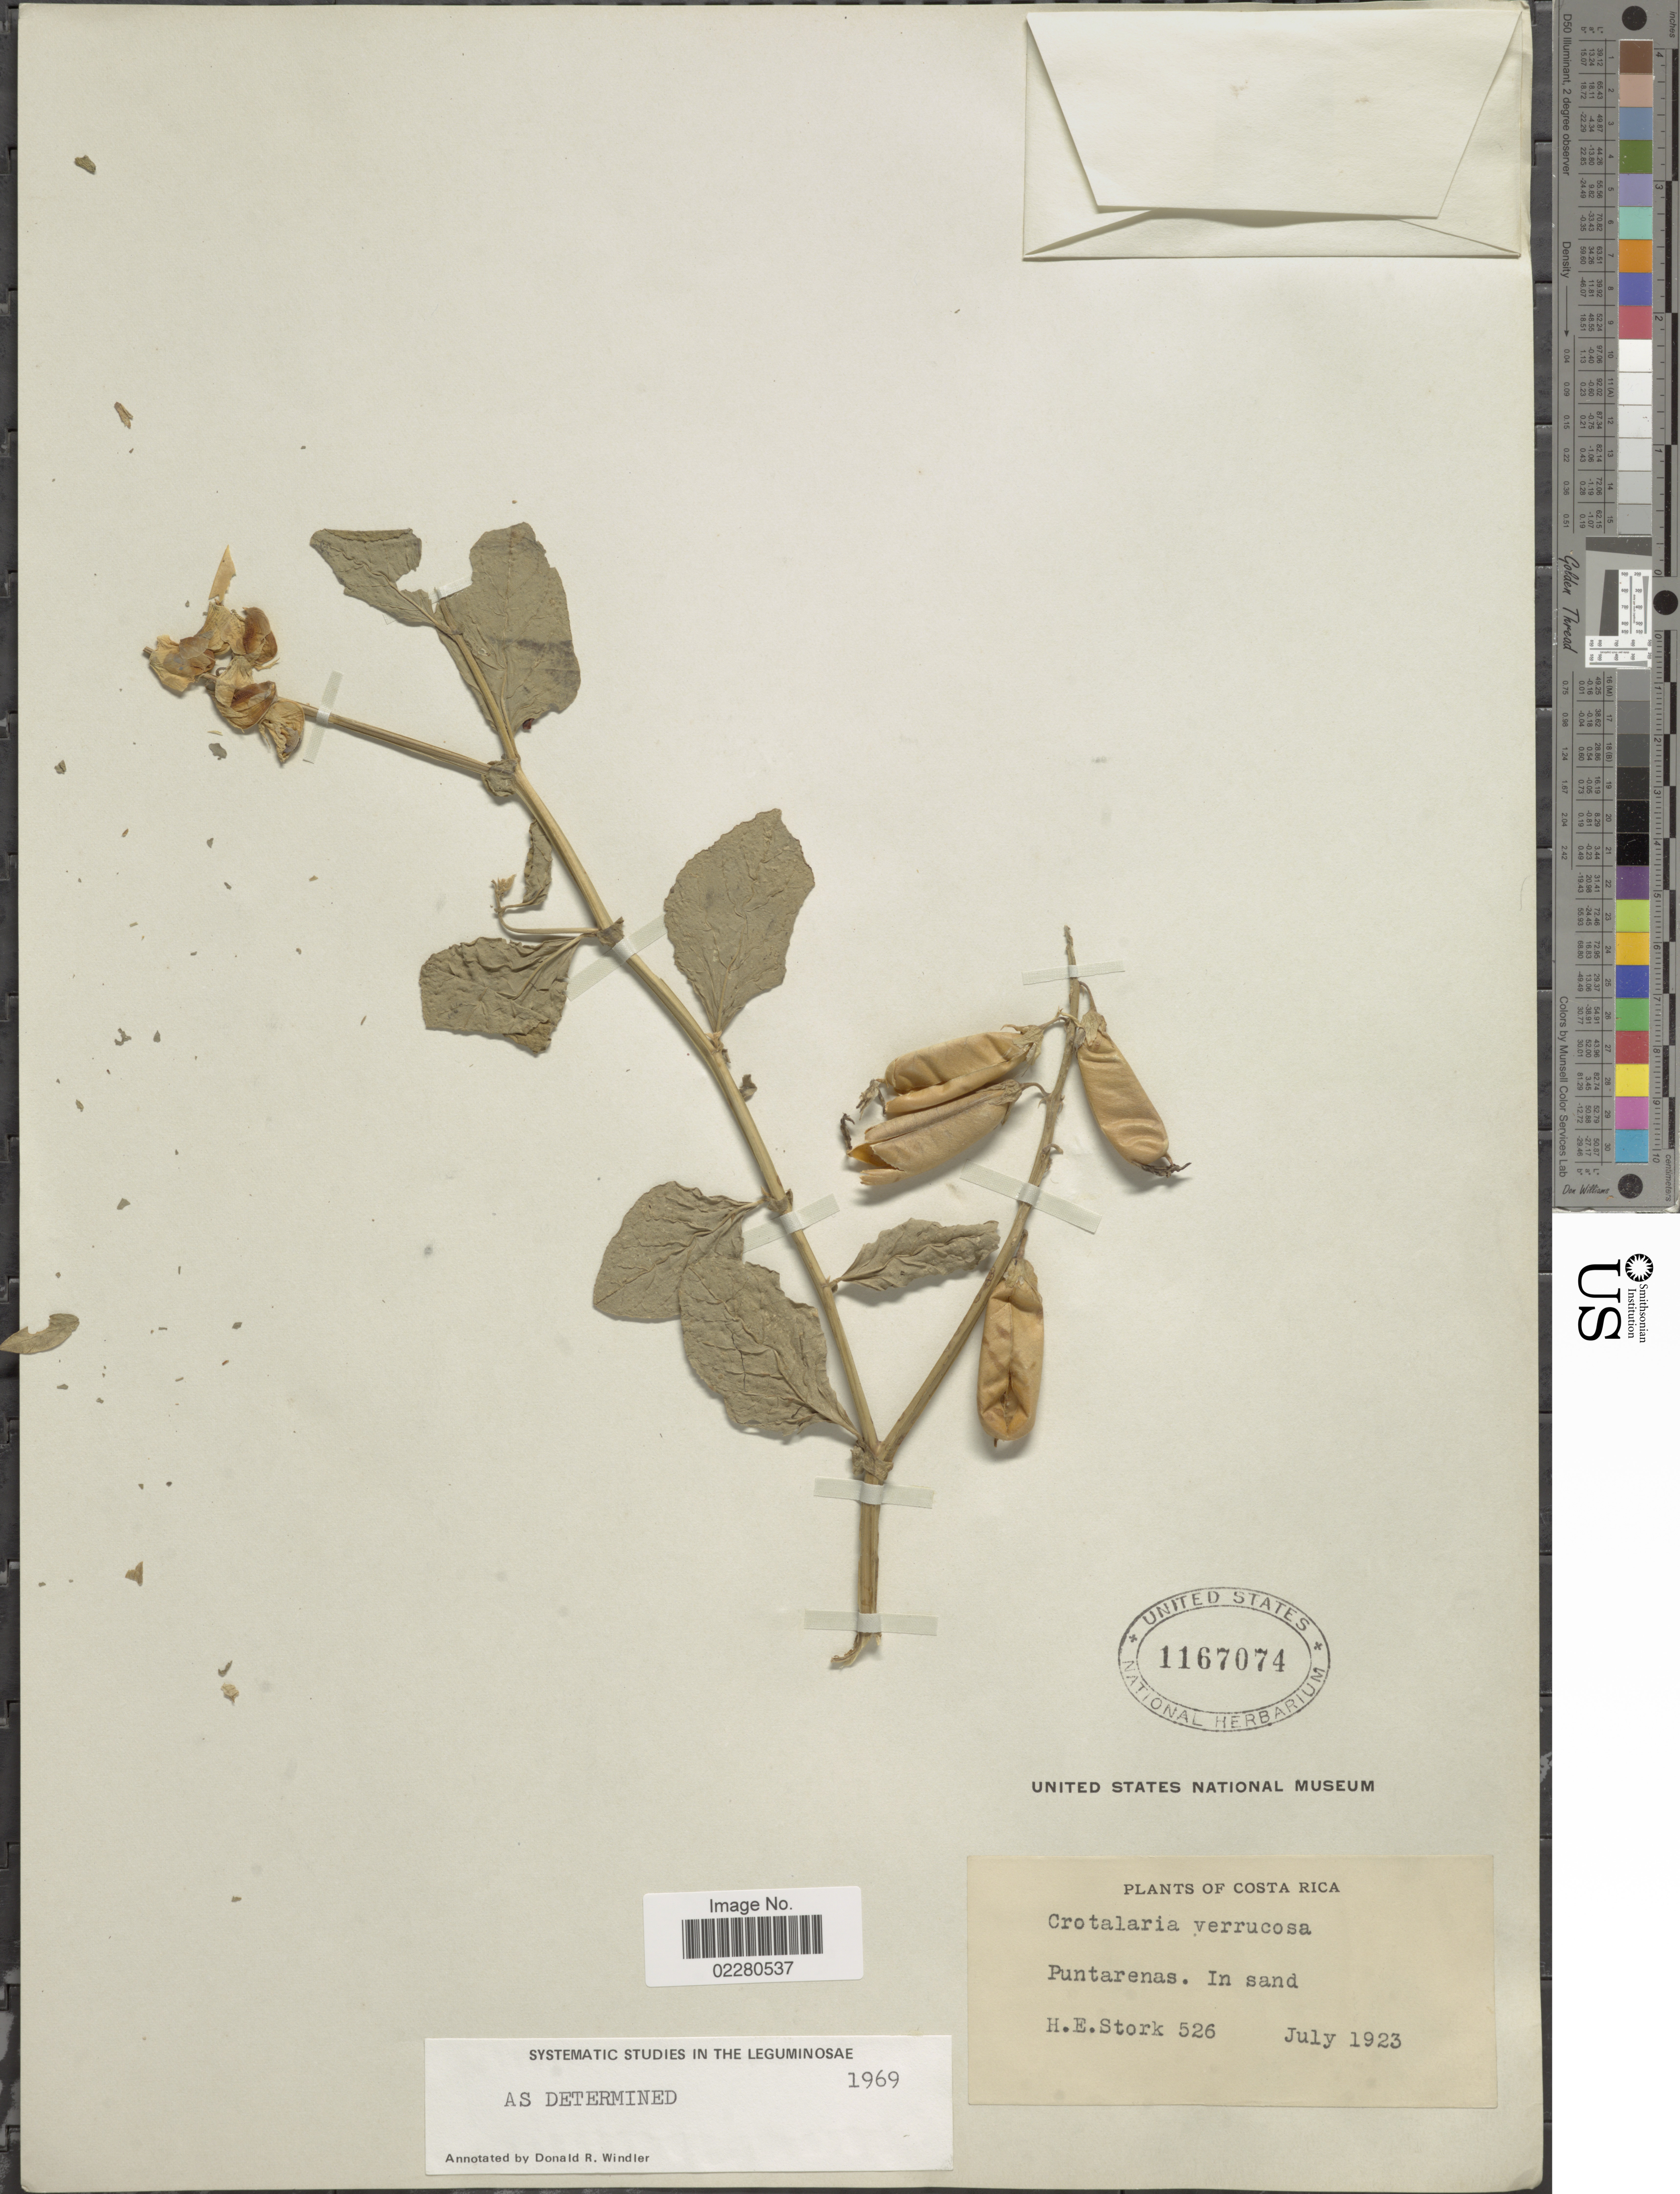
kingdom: Plantae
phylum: Tracheophyta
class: Magnoliopsida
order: Fabales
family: Fabaceae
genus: Crotalaria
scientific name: Crotalaria verrucosa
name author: L.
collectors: H. E. Stork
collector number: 526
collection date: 1923-07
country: Costa Rica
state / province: Puntarenas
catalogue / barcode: US 1167074